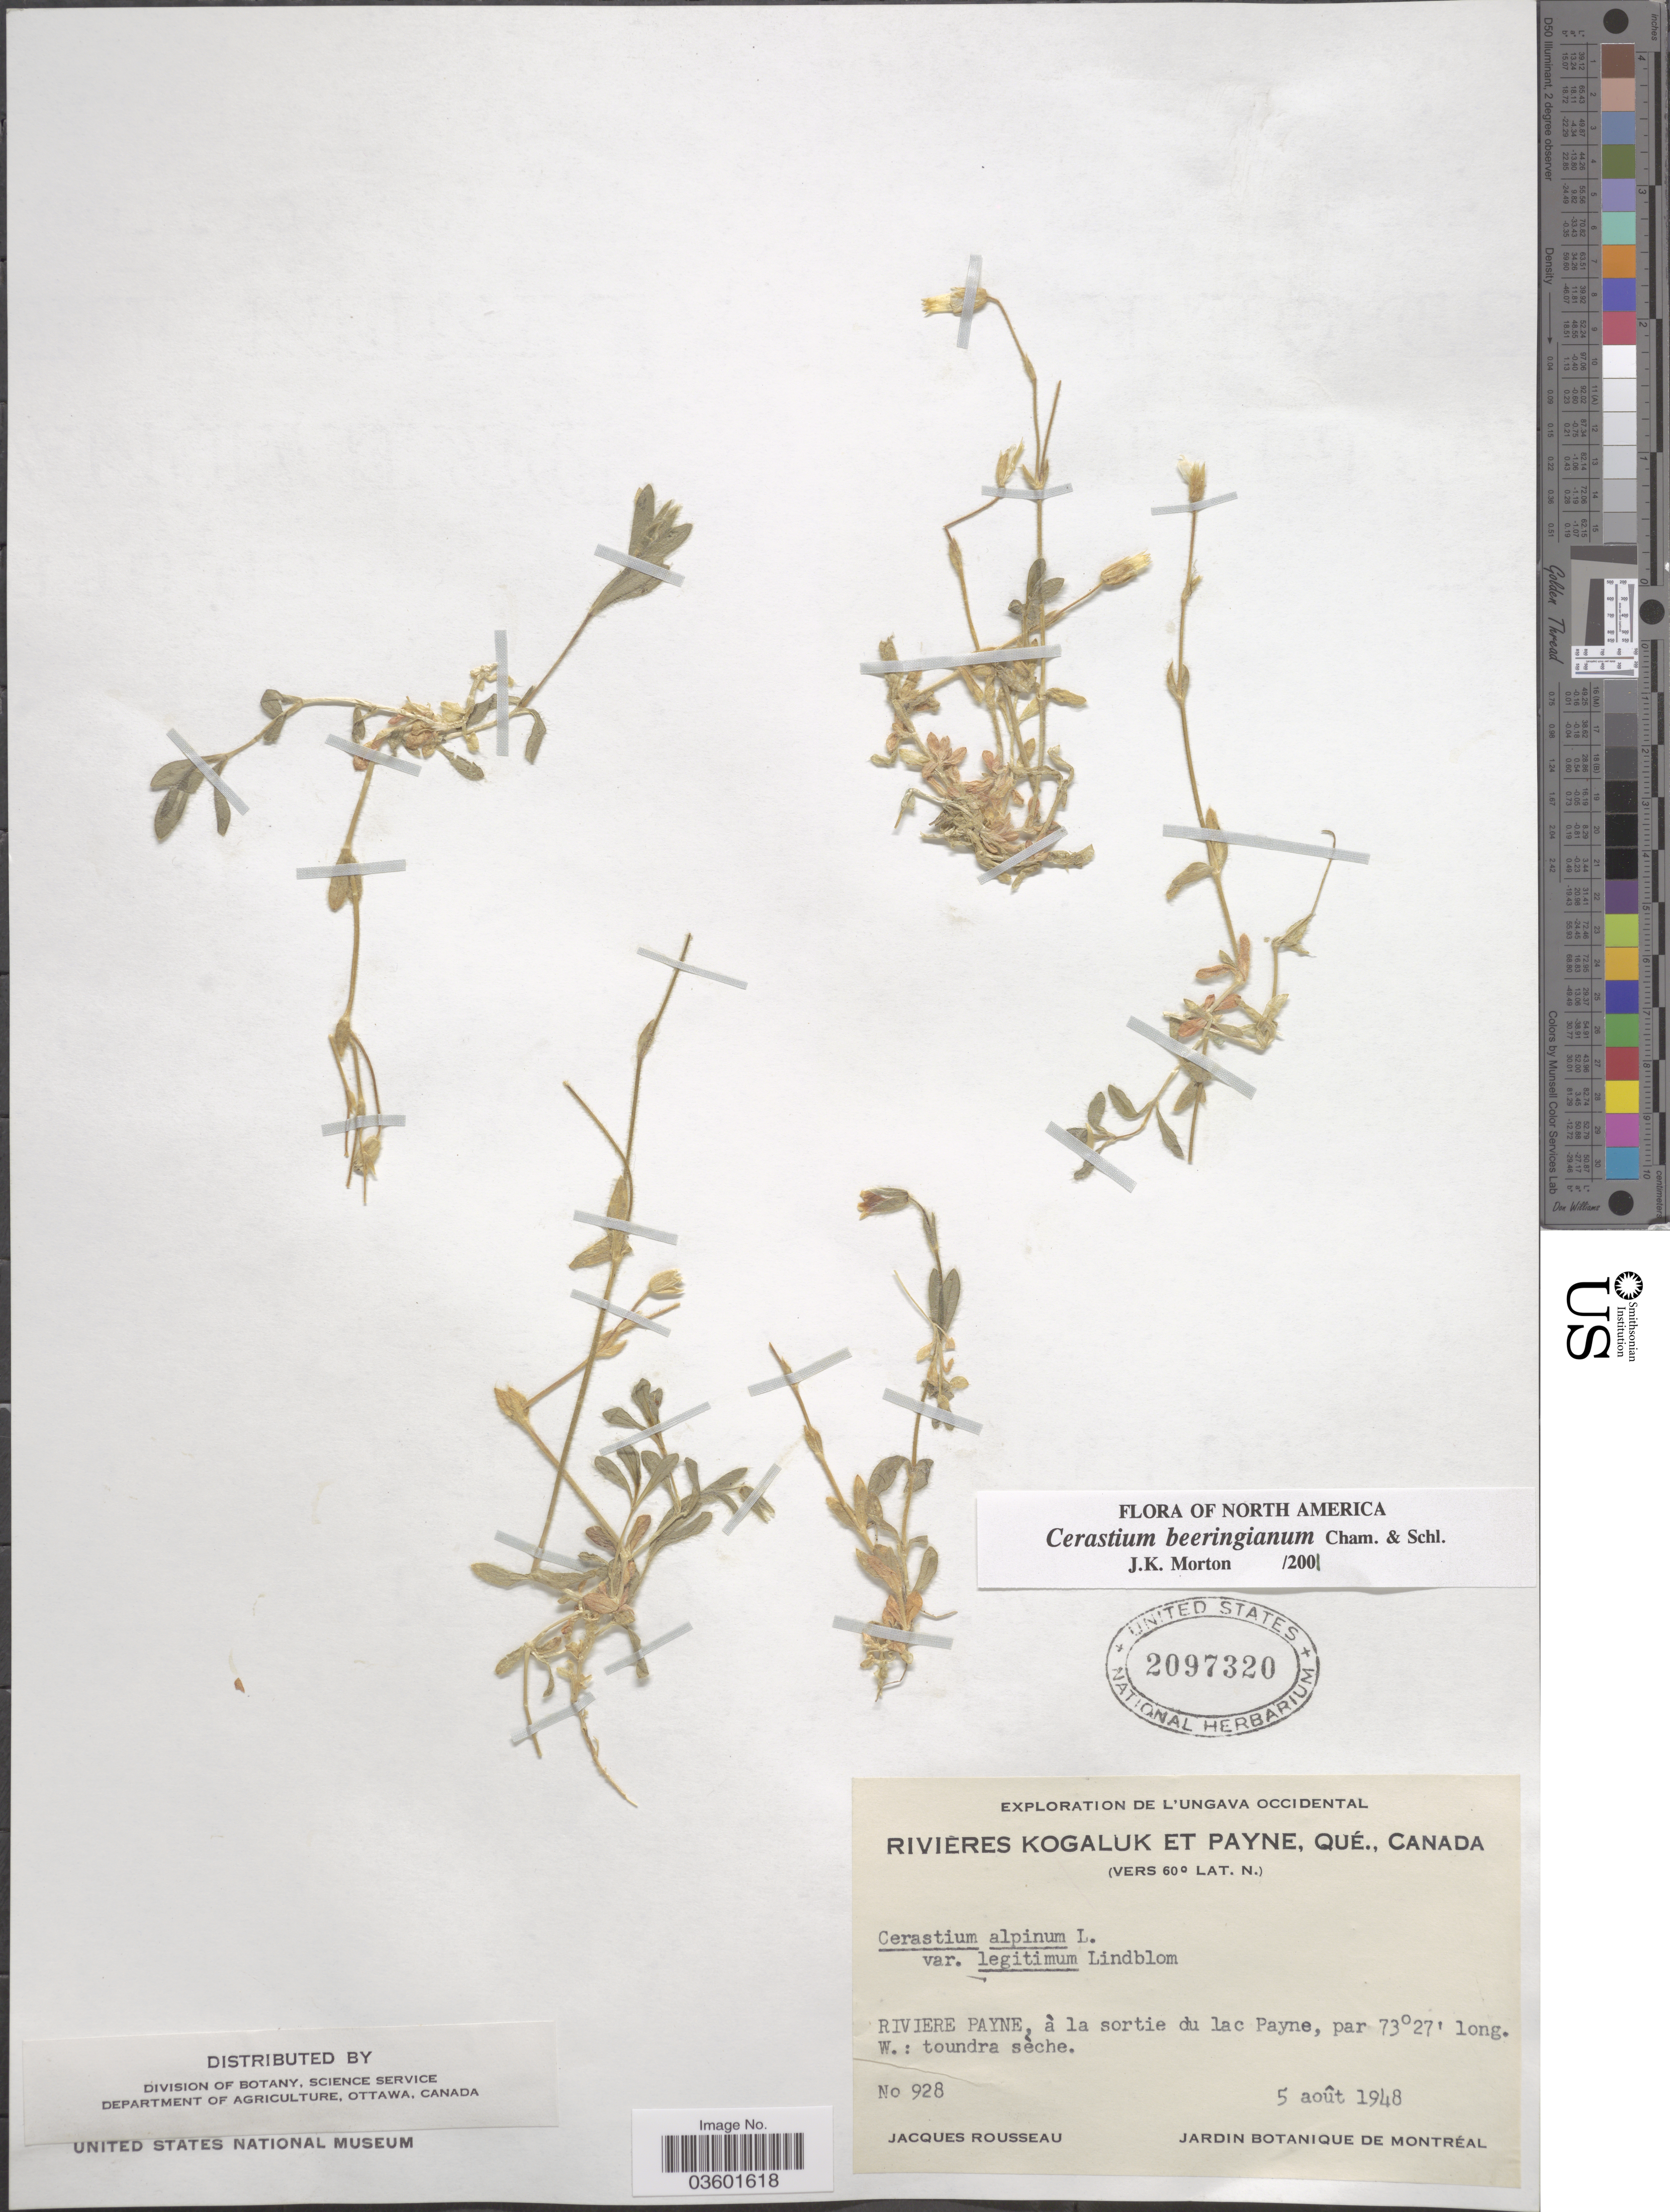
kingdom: Plantae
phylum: Tracheophyta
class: Magnoliopsida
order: Caryophyllales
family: Caryophyllaceae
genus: Cerastium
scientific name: Cerastium beeringianum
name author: Cham. & Schltdl.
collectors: J. Rousseau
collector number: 928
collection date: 1948-08-05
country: Canada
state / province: Quebec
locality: Rivières Payne, à la sortie du lac Payne. Ungava Occidental.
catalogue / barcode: US 2097320